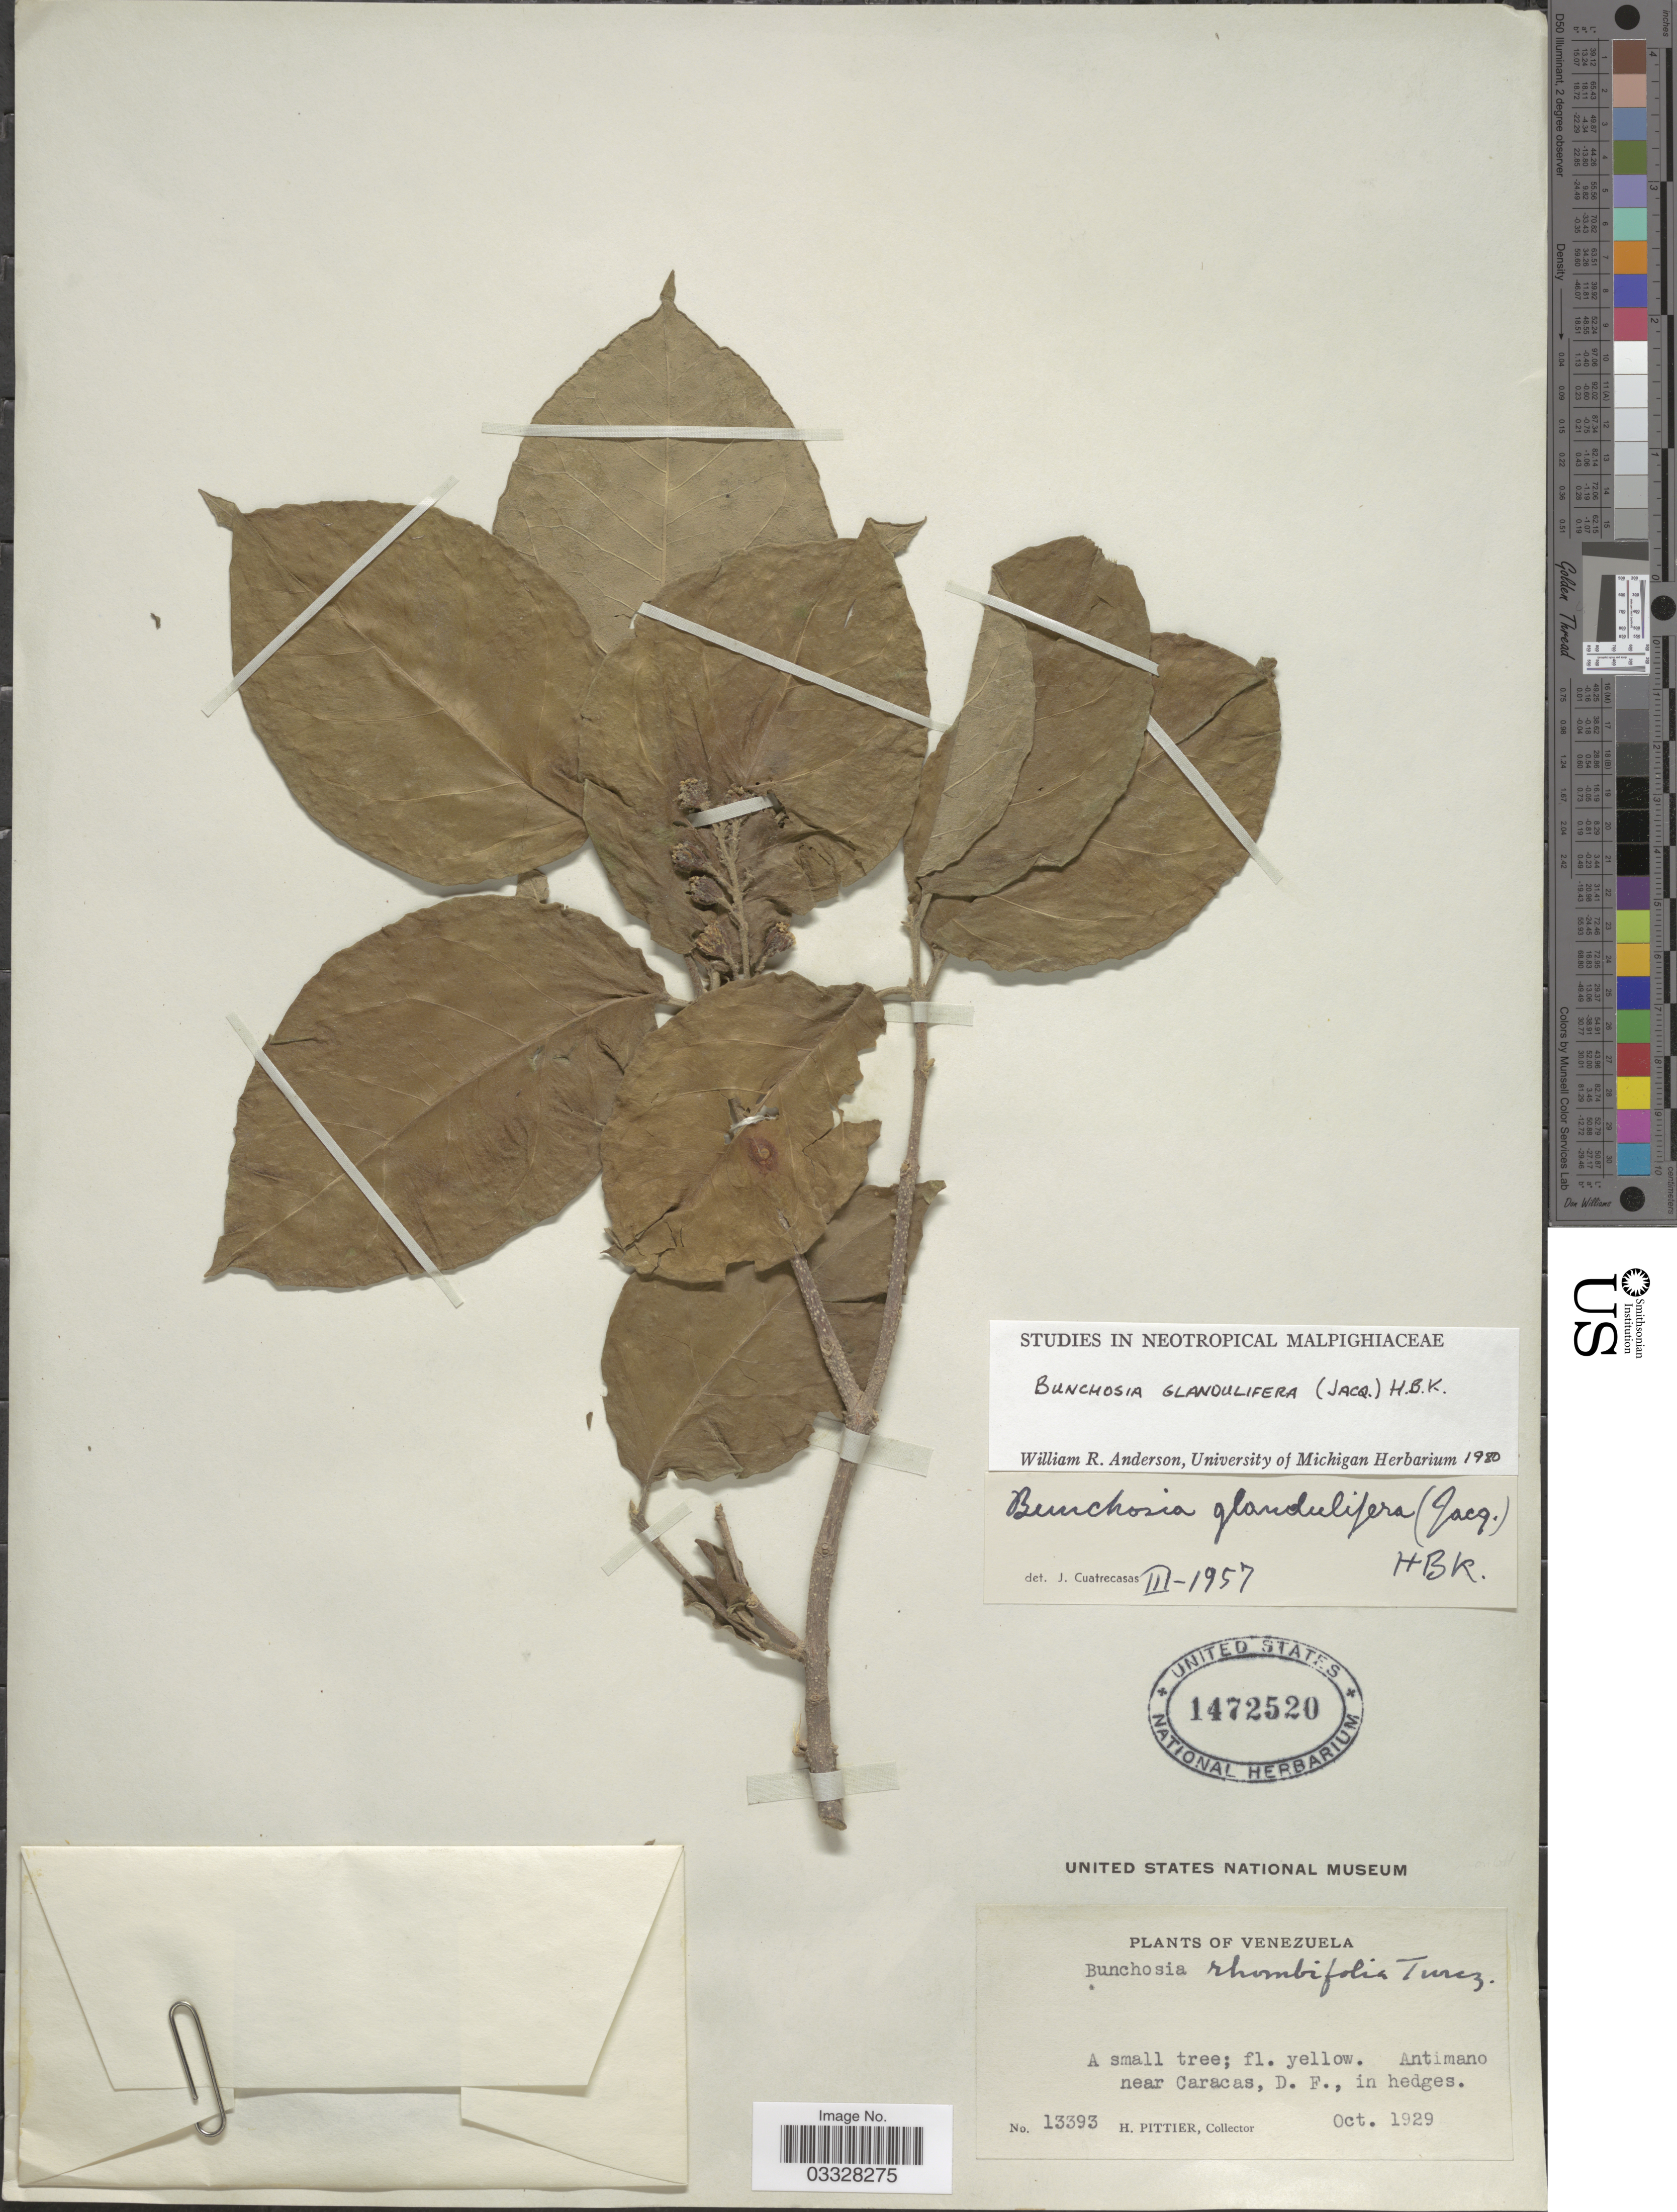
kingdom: Plantae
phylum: Tracheophyta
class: Magnoliopsida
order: Malpighiales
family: Malpighiaceae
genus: Bunchosia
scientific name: Bunchosia glandulifera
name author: (Jacq.) Kunth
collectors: H. F. Pittier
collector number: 13393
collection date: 1929-10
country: Venezuela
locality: Antimano near Caracas, D. F.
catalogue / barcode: US 1472520